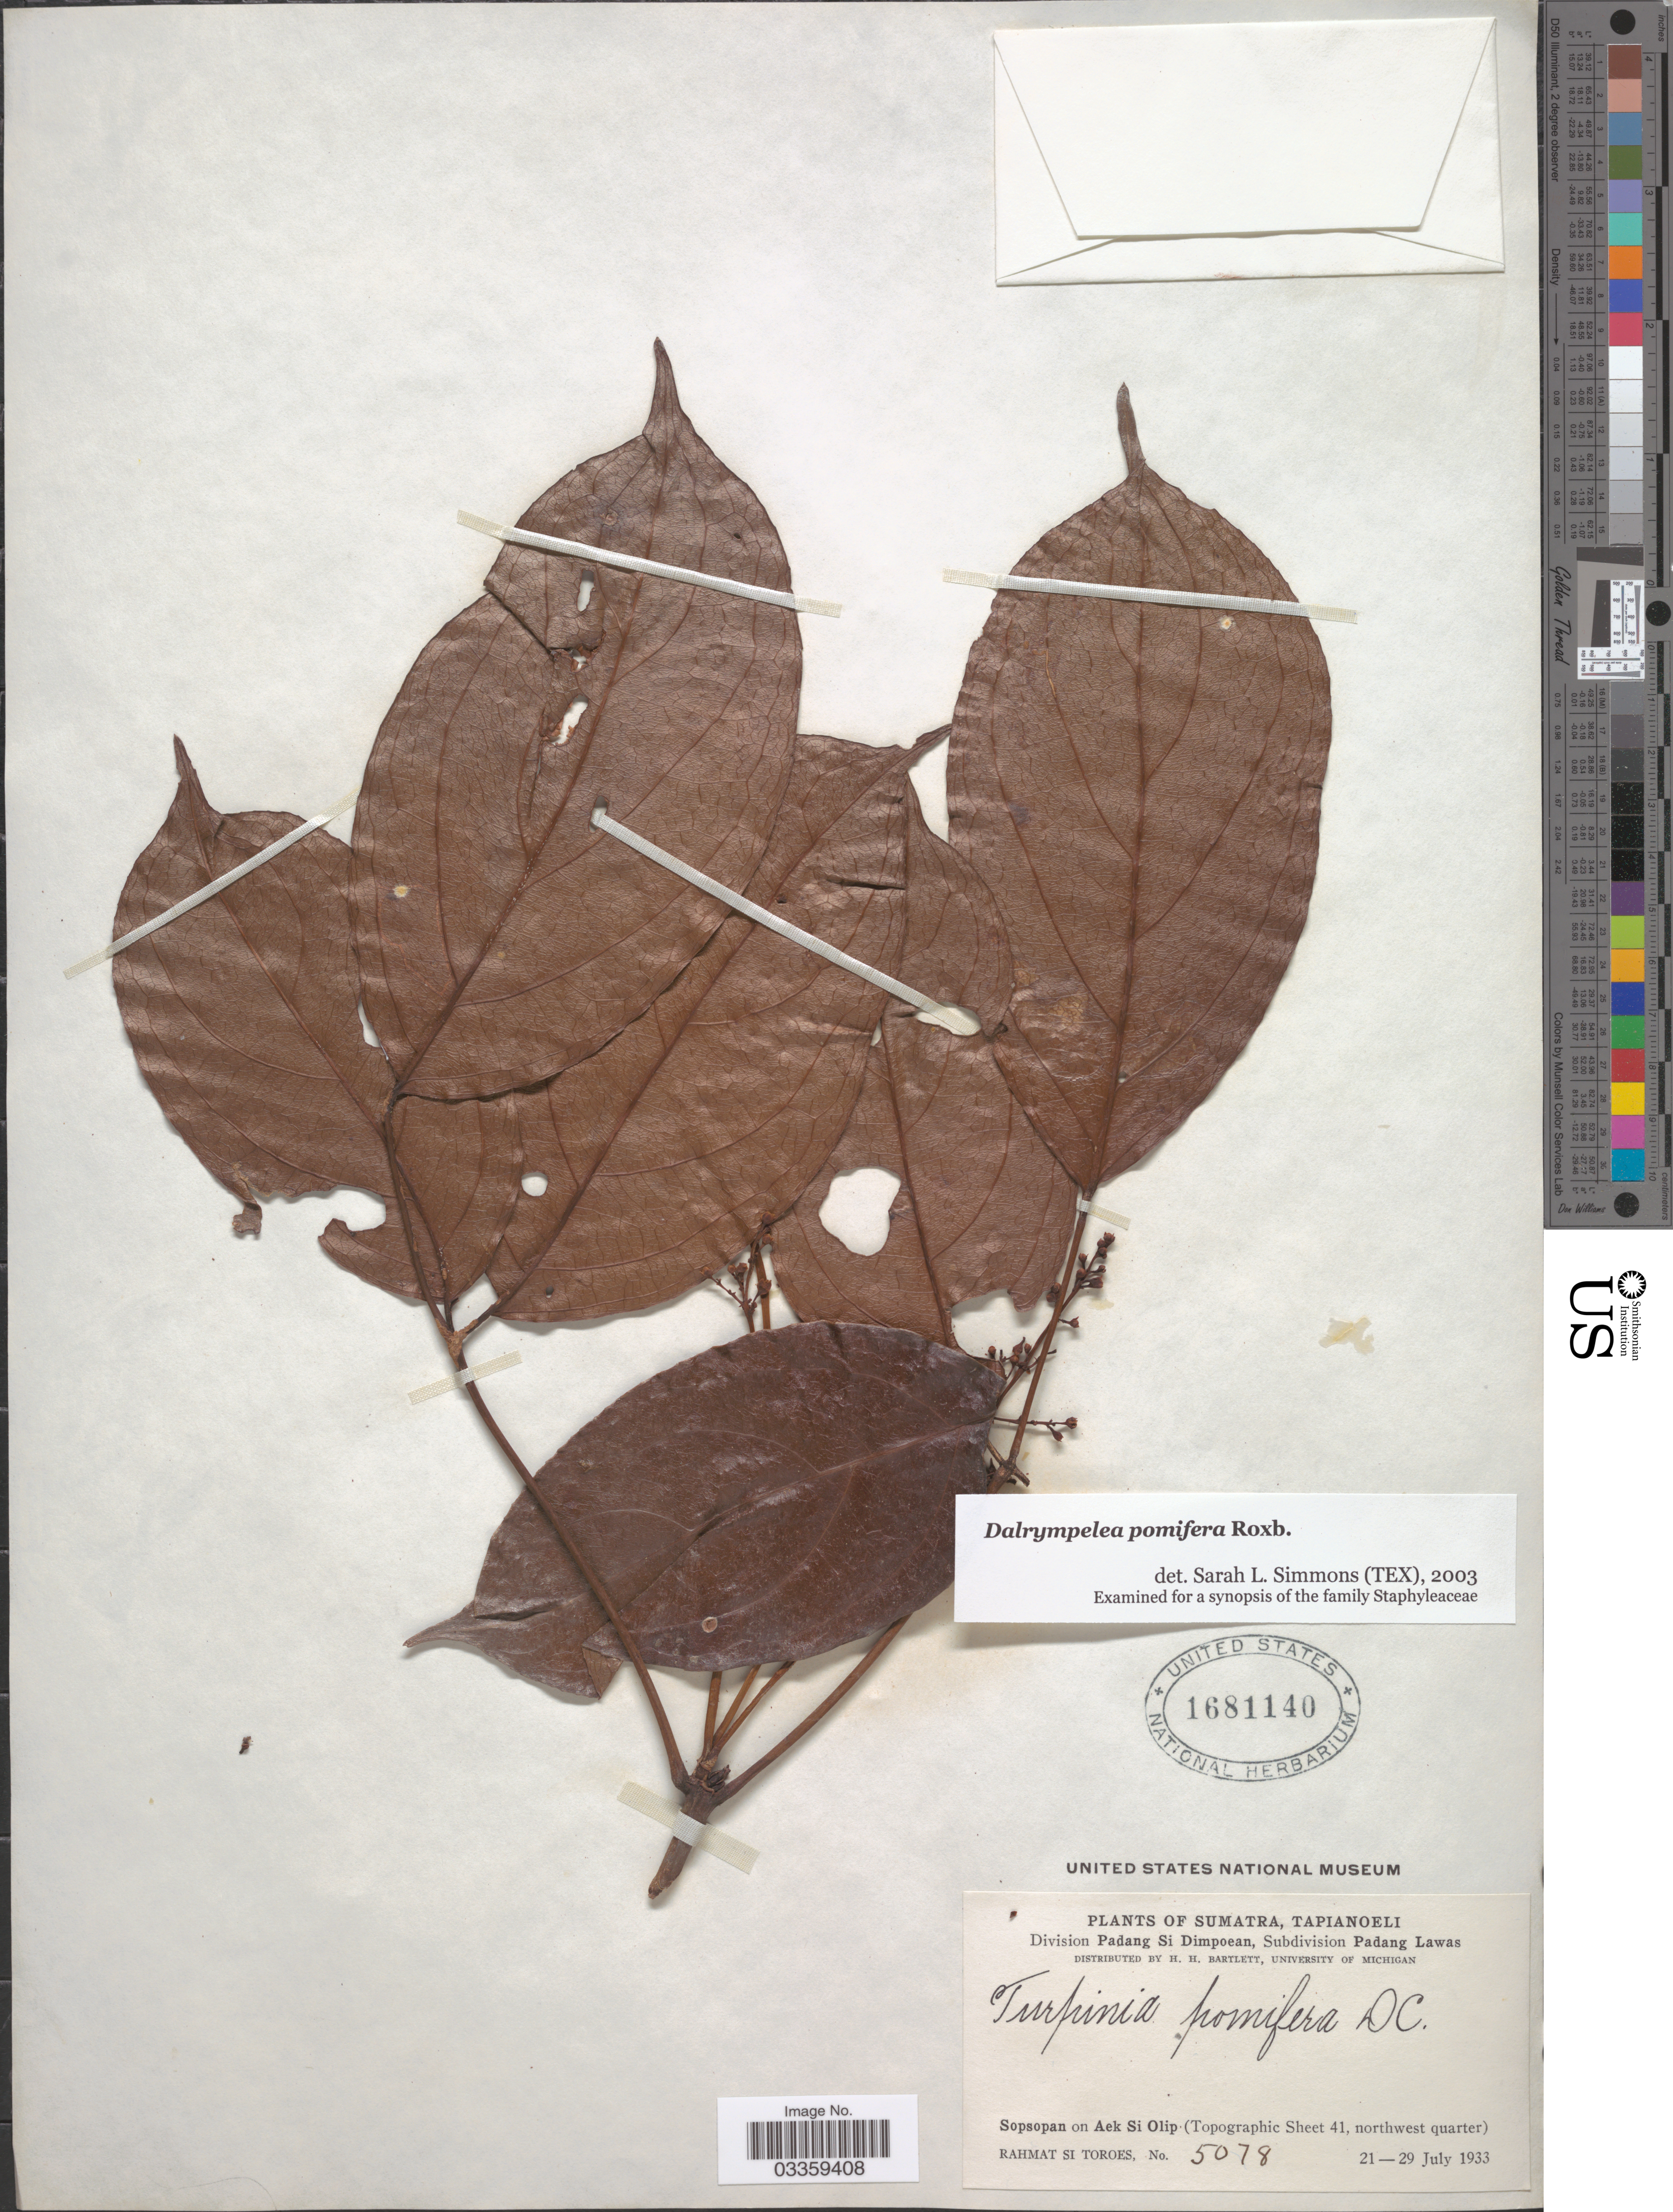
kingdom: Plantae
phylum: Tracheophyta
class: Magnoliopsida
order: Crossosomatales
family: Staphyleaceae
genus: Dalrympelea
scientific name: Dalrympelea pomifera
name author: Roxb.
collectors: Rahmat Si Boeea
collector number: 5078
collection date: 1933-07-21/1933-07-29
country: Indonesia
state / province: Sumatra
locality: Tapianoeli. Divsion Padang Si Dimpoean, Subdivision Padang Lawas. Sopsopan on Aek Si Olip. (Topographic Sheet 41, northwest quarter).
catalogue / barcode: US 1681140